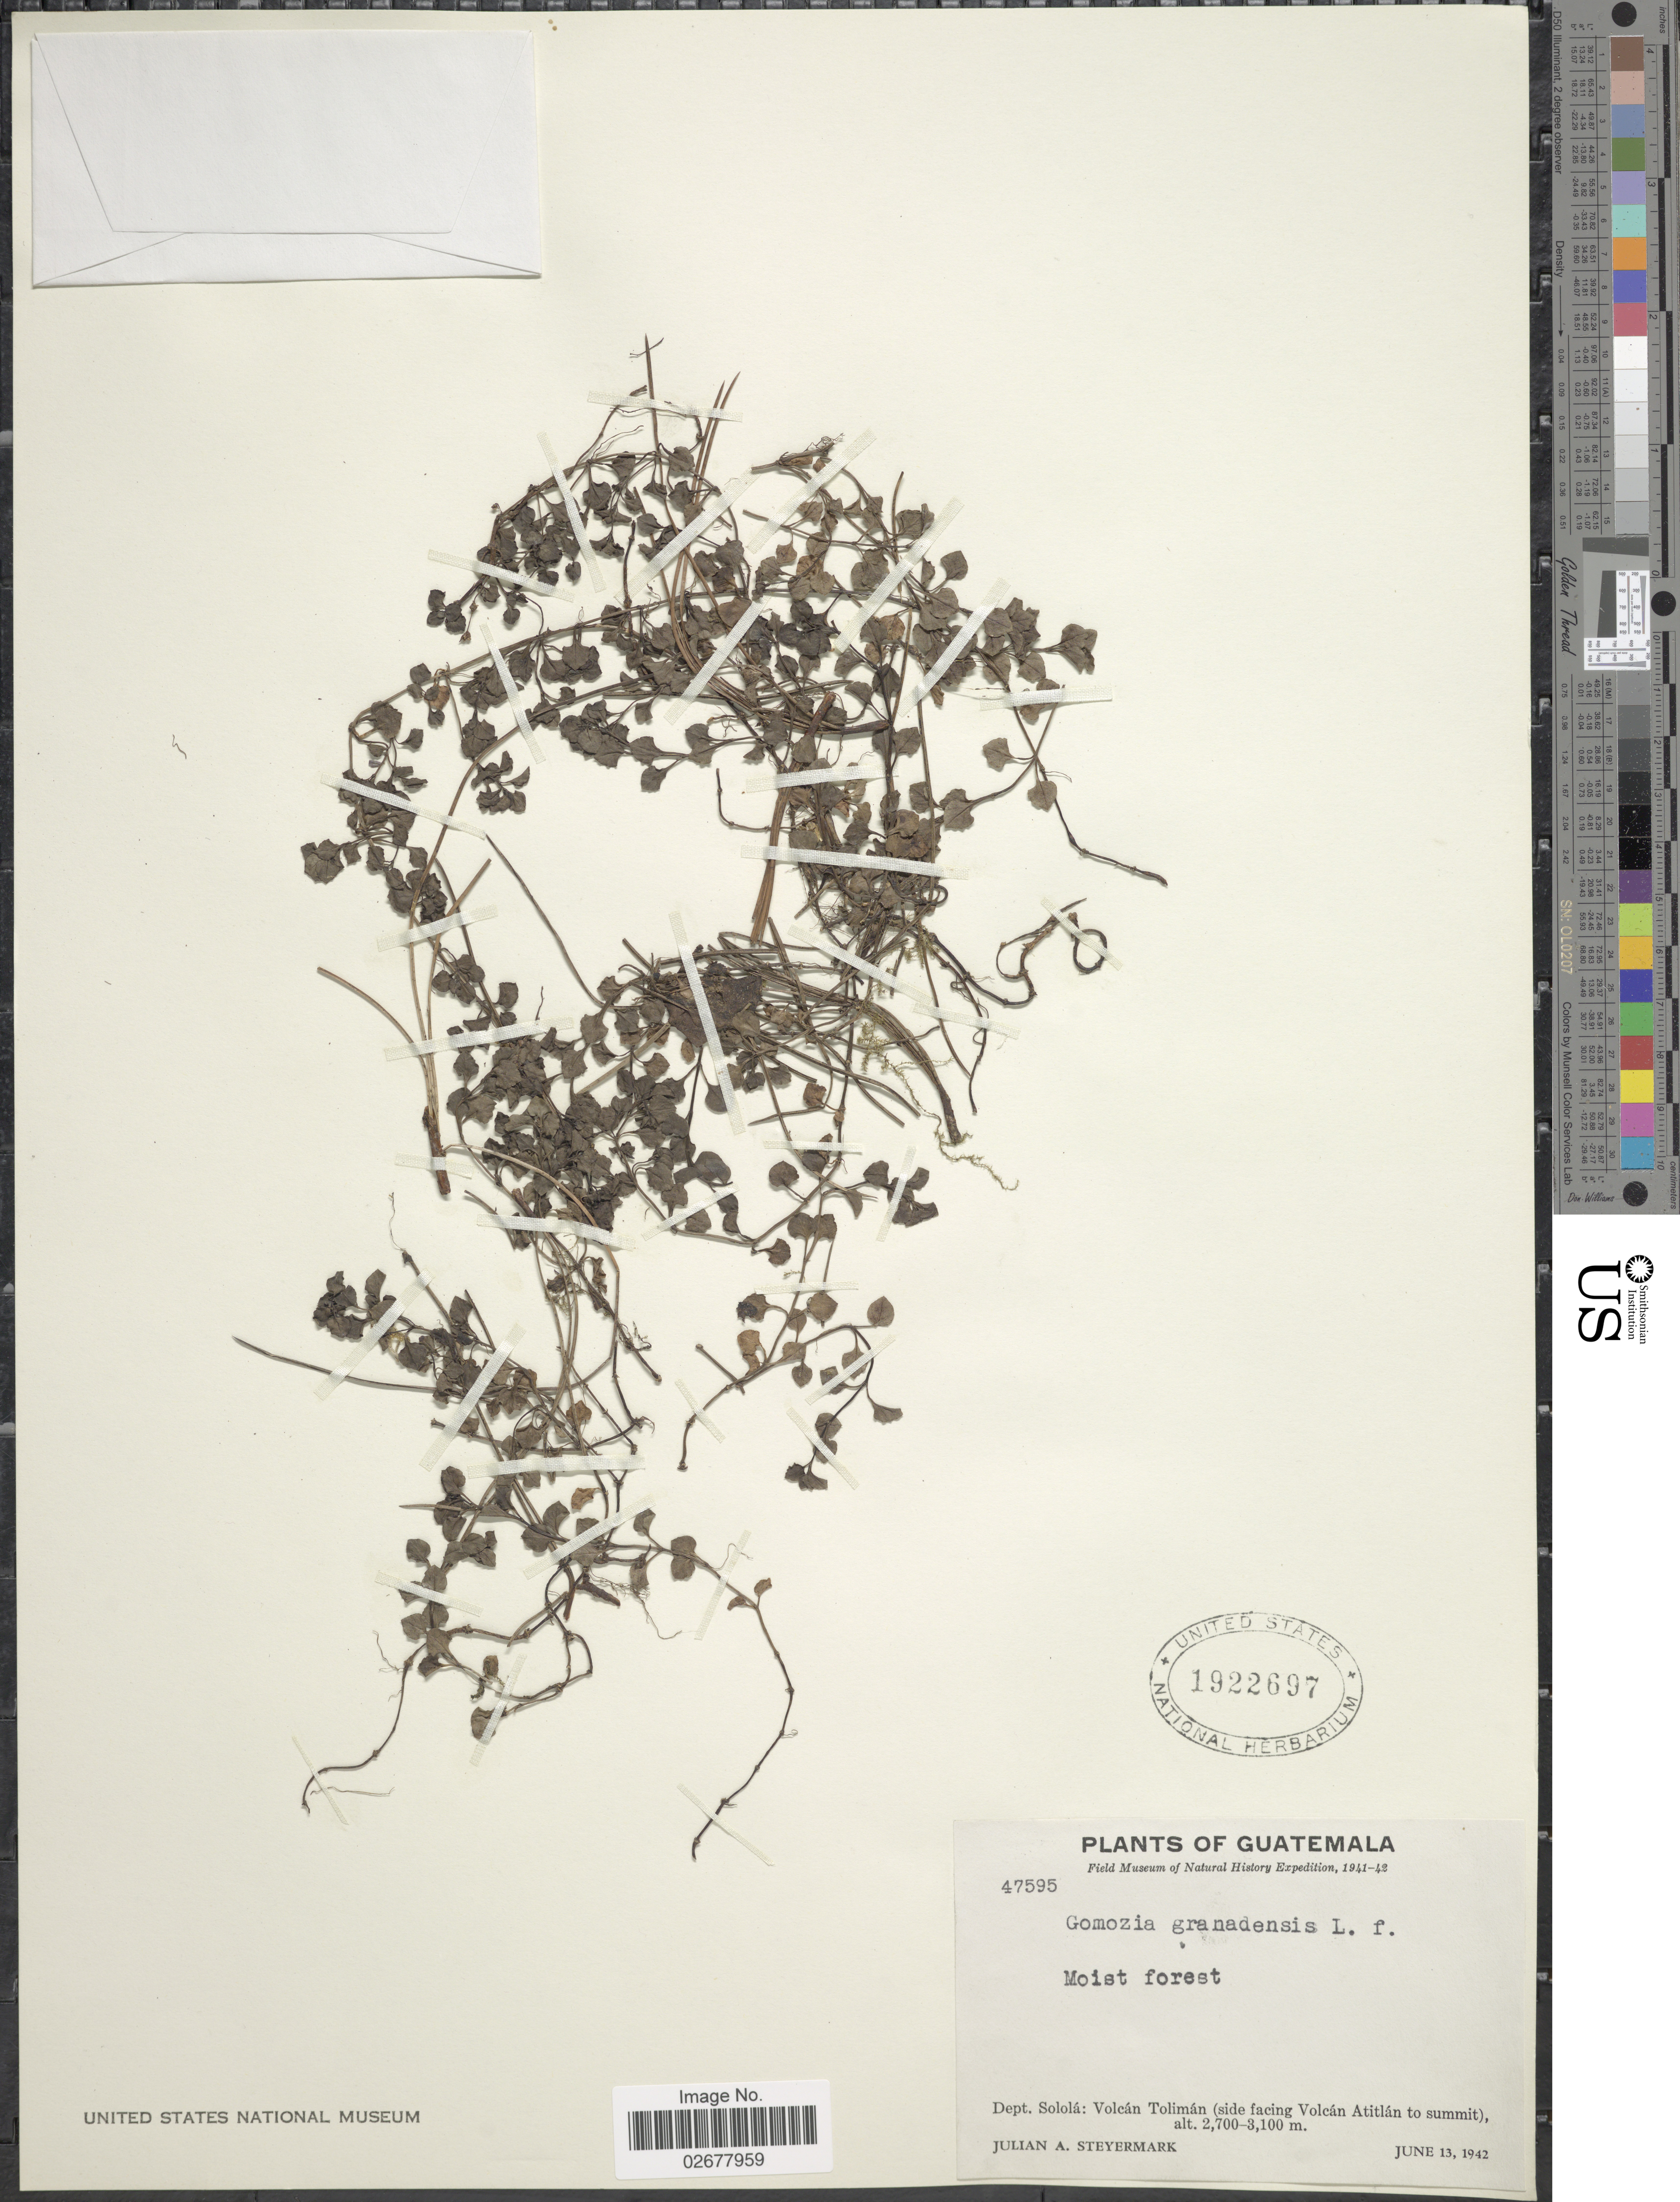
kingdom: Plantae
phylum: Tracheophyta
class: Magnoliopsida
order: Gentianales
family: Rubiaceae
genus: Nertera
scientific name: Nertera depressa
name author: Banks & Sol. ex Gaertn.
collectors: J. Steyermark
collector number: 47595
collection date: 1942-06-13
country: Guatemala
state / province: Sololá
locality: Moist forest, Dept. Sololá: Volcán Tolimán (side facing Volcán Atitlán to summit)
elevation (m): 2700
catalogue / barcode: US 1922697